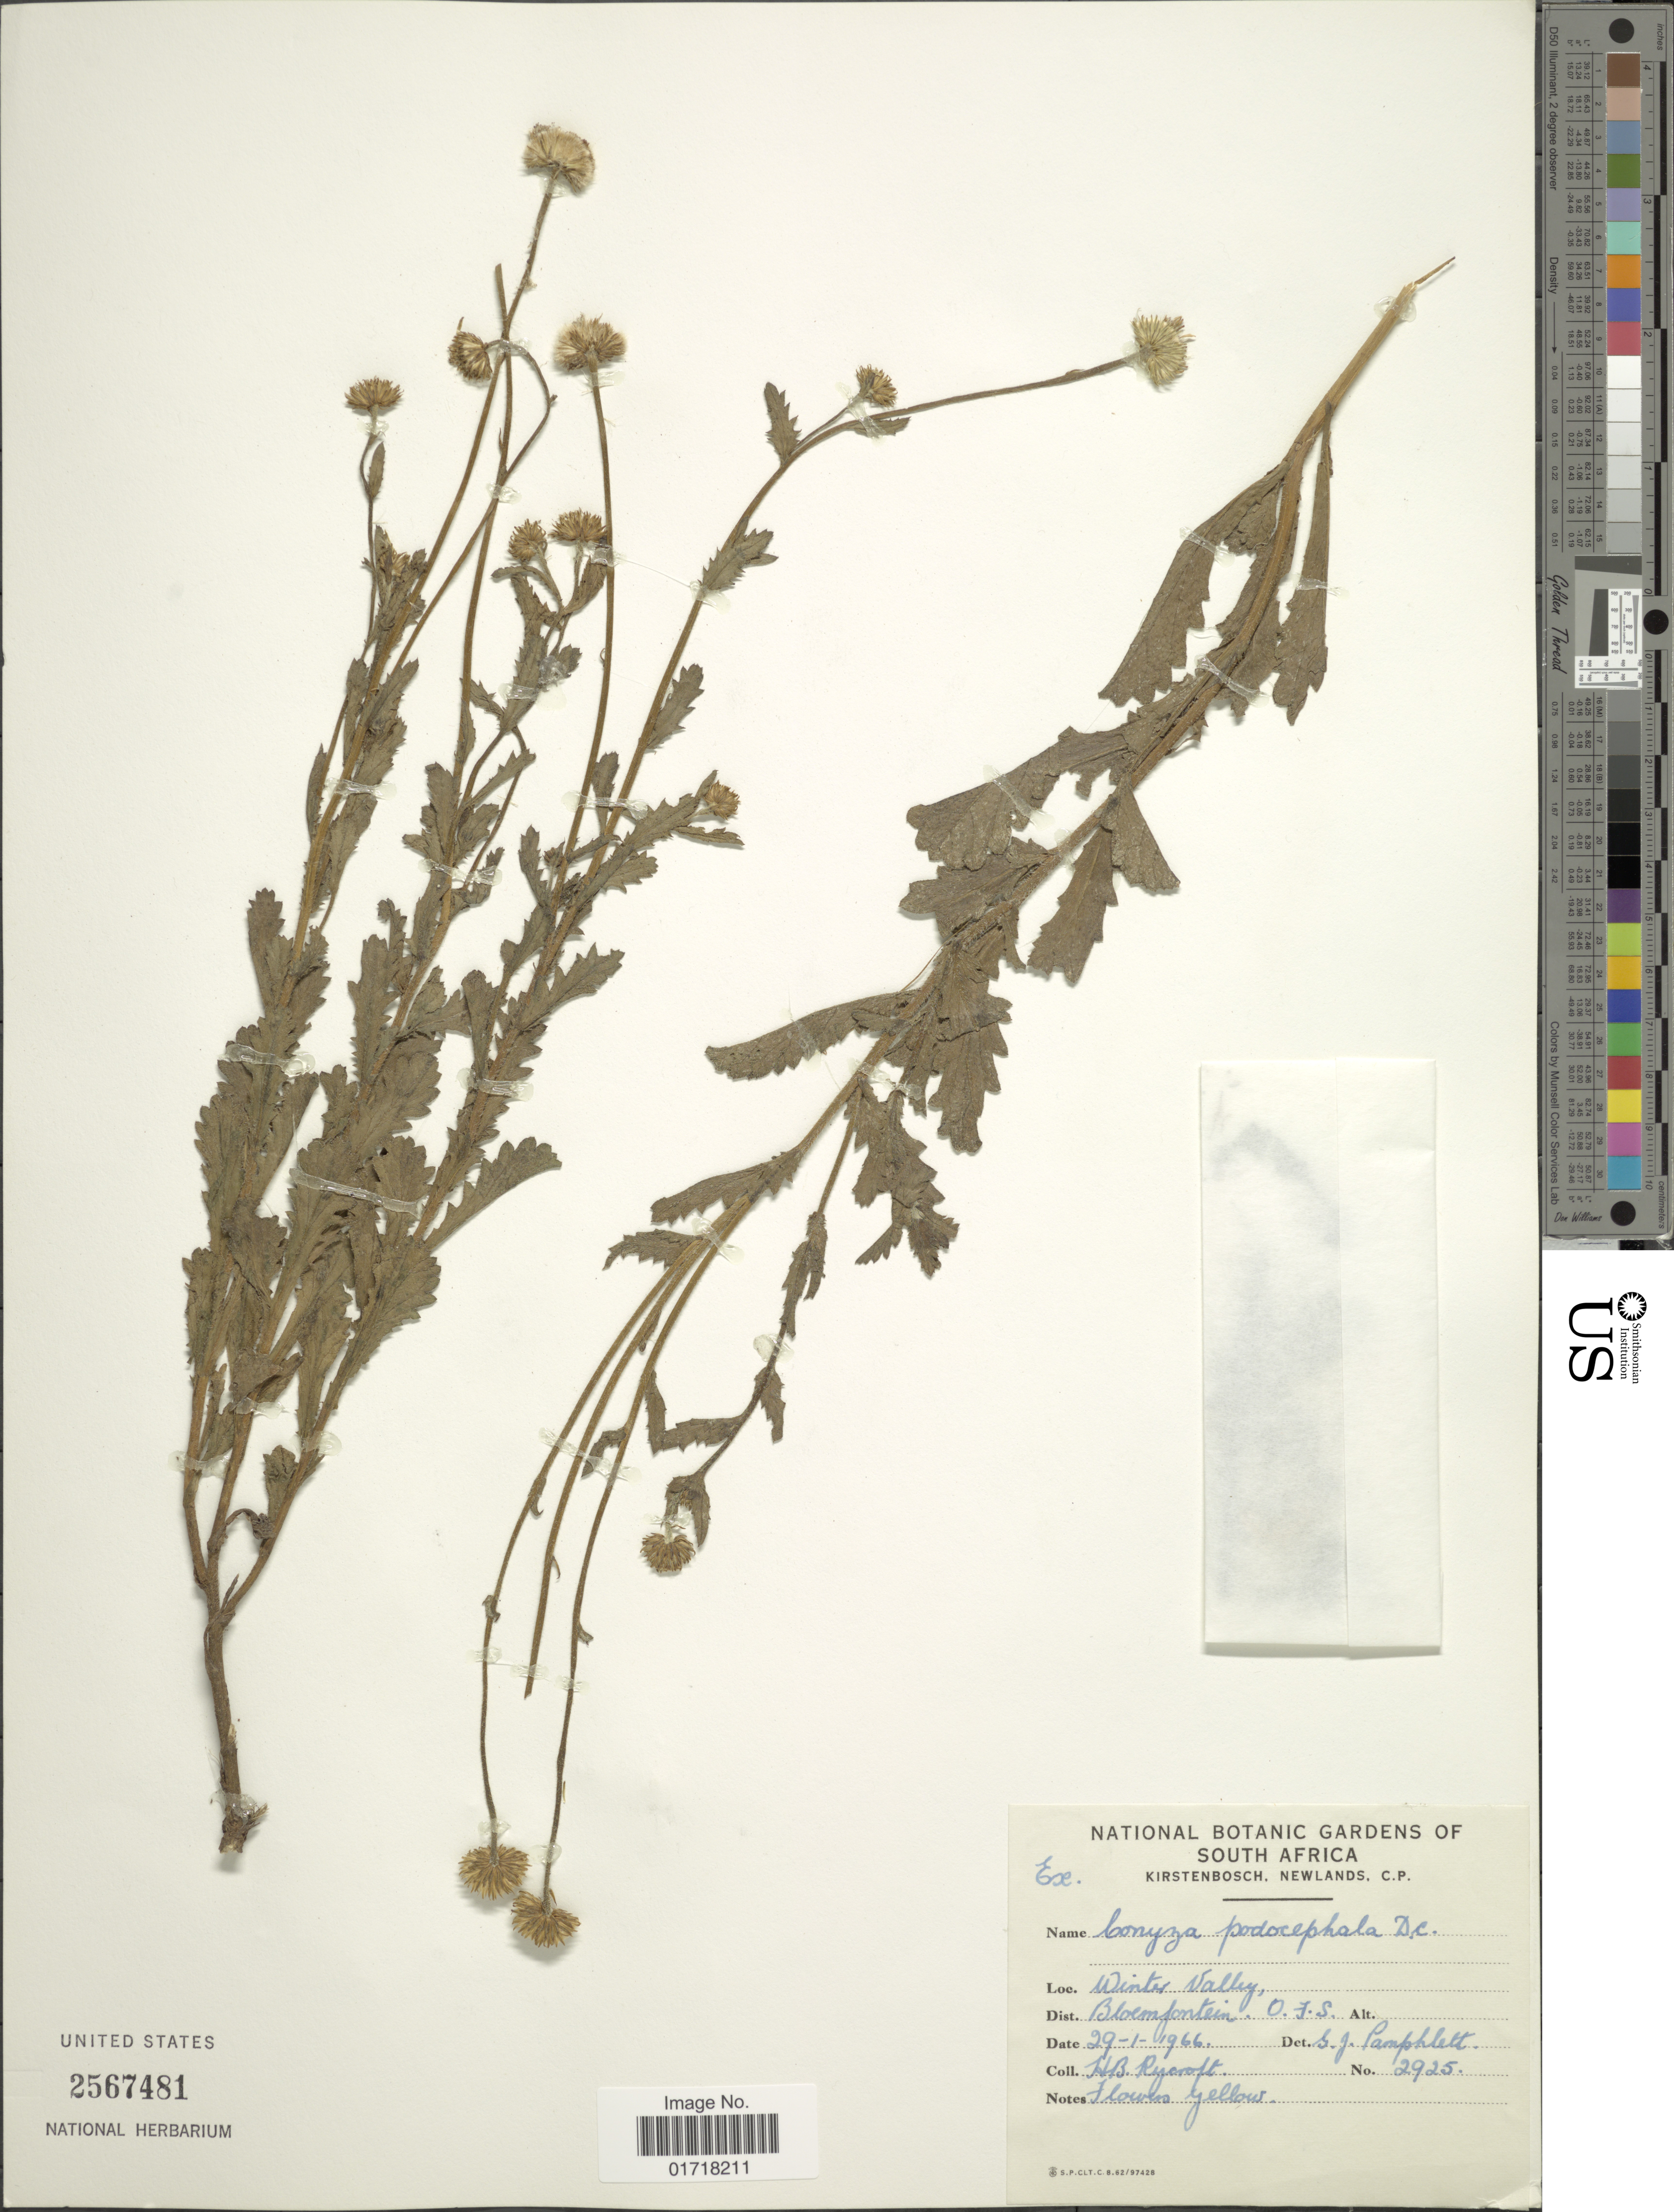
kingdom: Plantae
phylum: Tracheophyta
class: Magnoliopsida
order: Asterales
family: Asteraceae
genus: Conyza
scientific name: Conyza podocephala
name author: DC.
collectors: H. Rycroft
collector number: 2925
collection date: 1966-01-29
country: South Africa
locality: Kirstenbosch, Newlands, C. P. Winter Valley, Dist. Bloemfontein, O, F. S.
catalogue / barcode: US 2567481